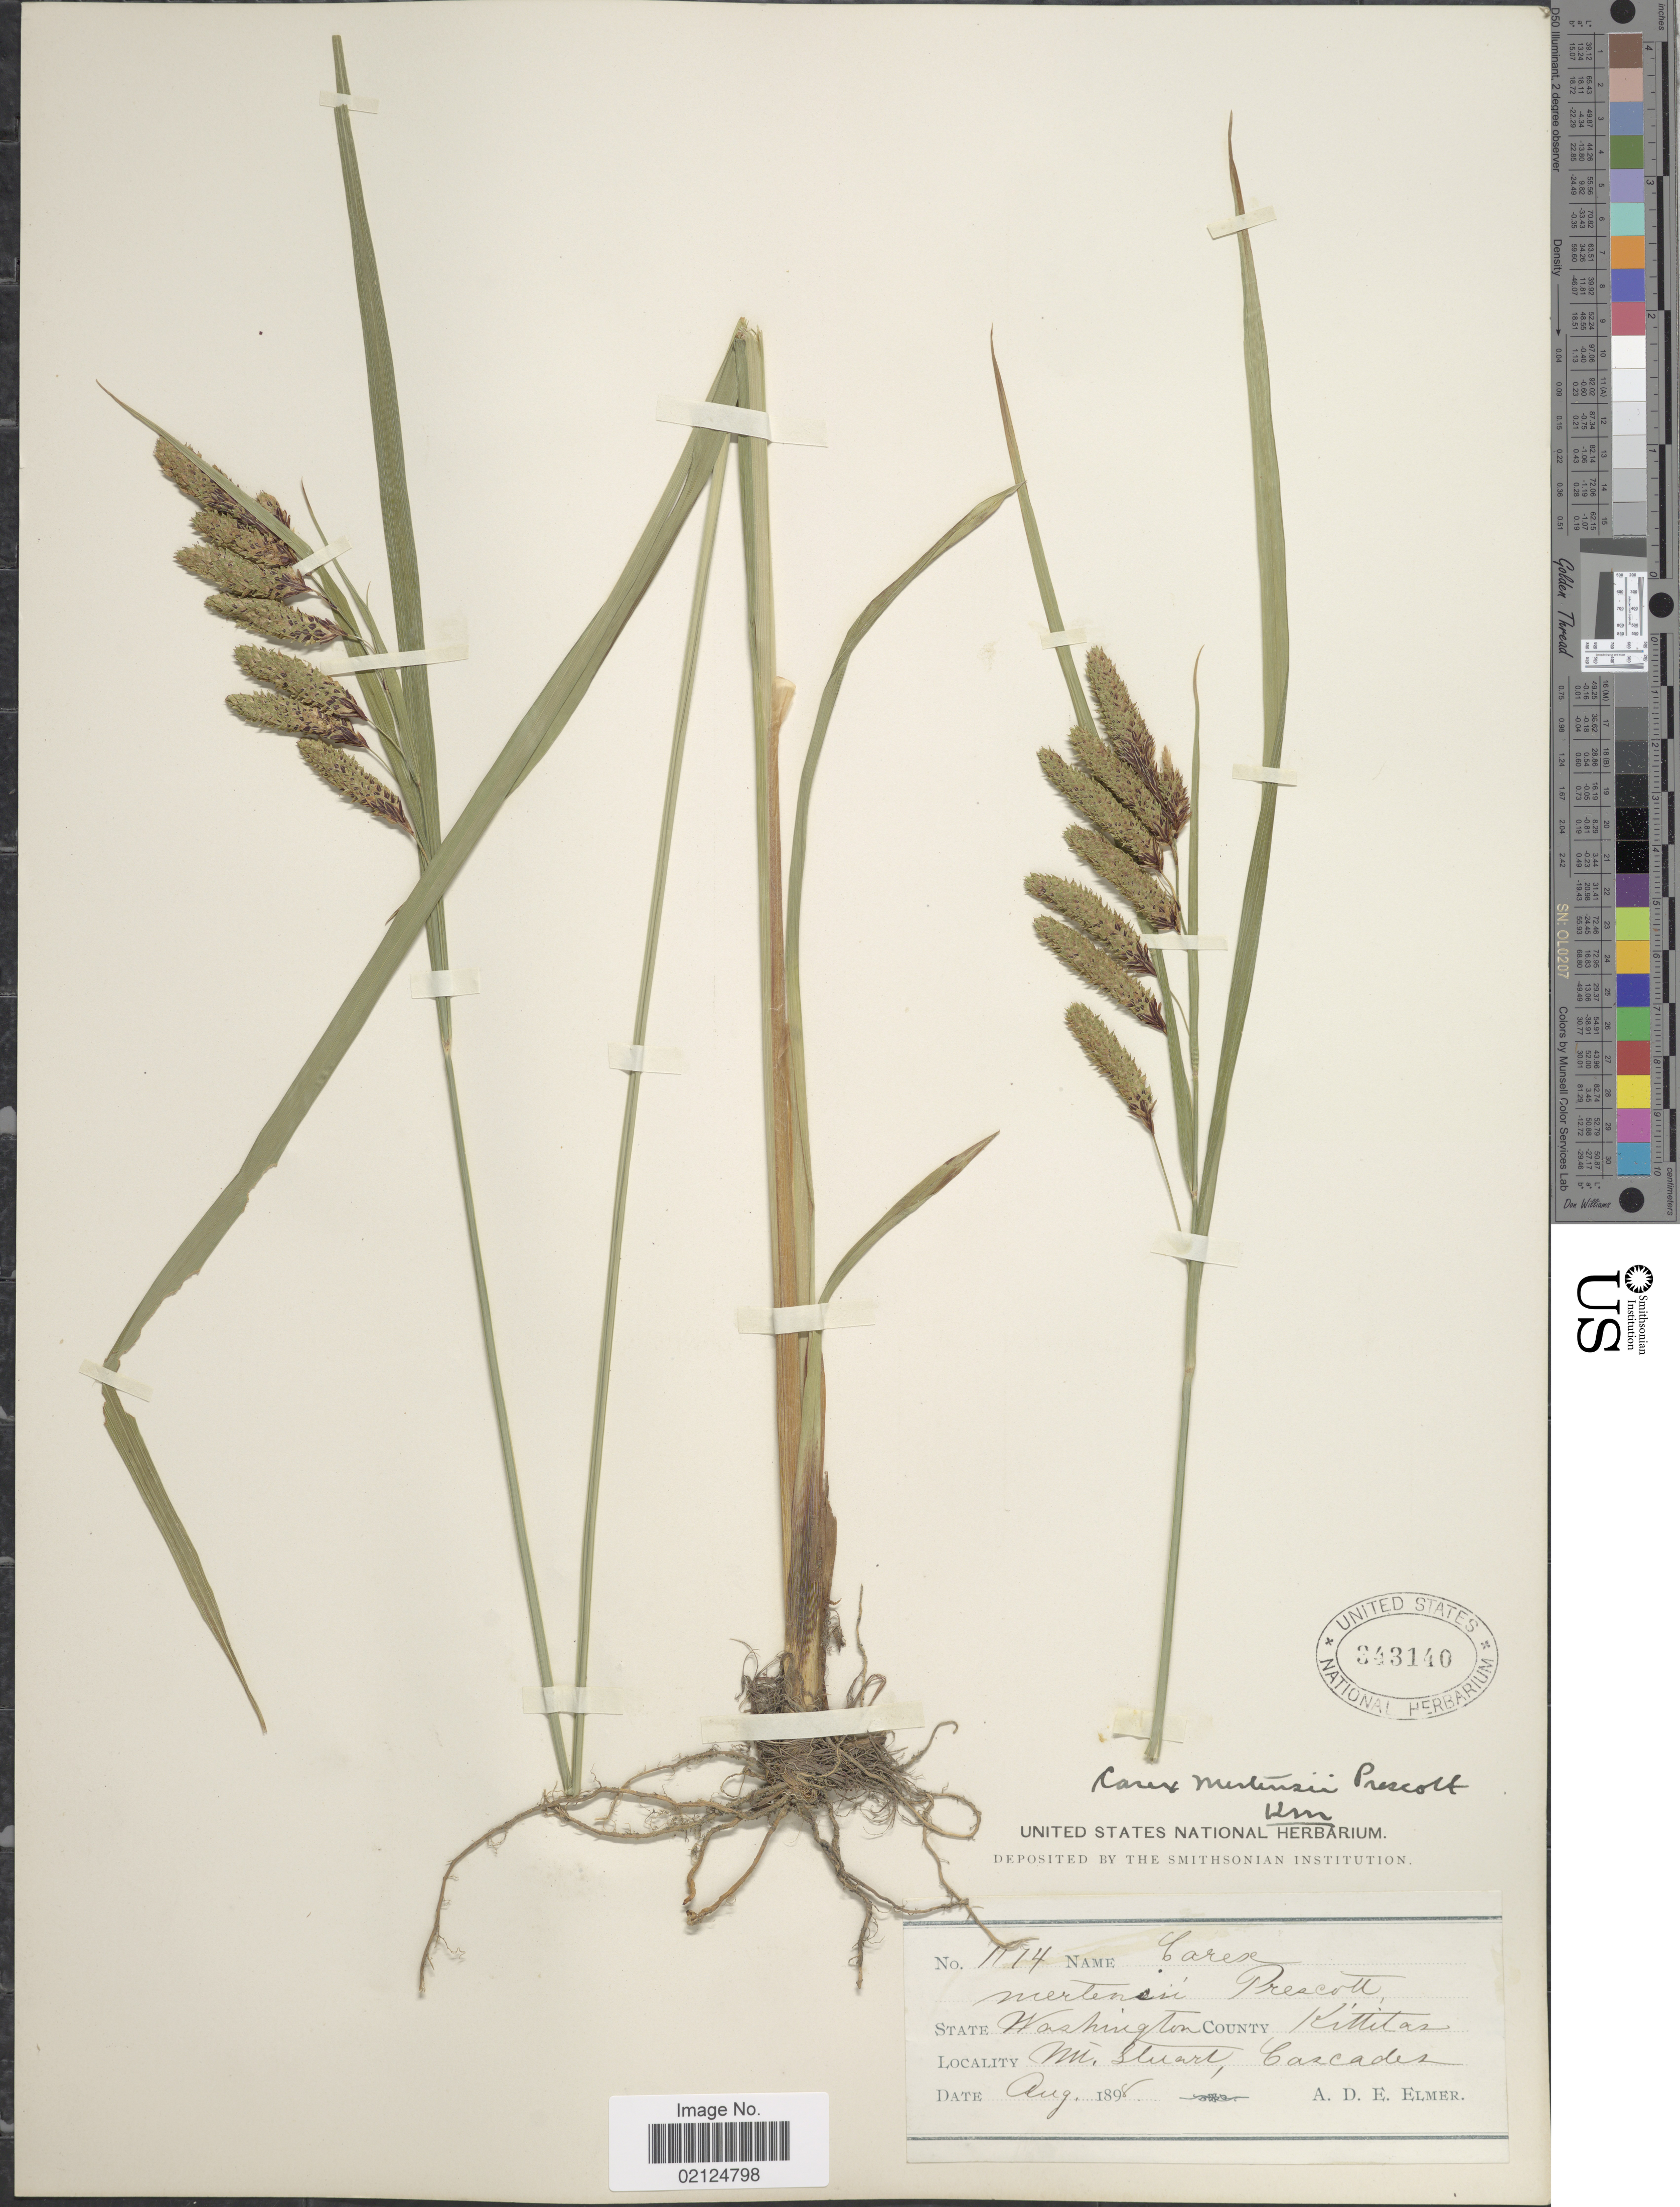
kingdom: Plantae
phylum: Tracheophyta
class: Liliopsida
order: Poales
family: Cyperaceae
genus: Carex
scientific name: Carex mertensii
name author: J.D. Prescott ex Bong.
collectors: A. D. E. Elmer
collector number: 7174*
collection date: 1898-08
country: United States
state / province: Washington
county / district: Kittitas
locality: County Kittitas, Mt. Stuart, Cascades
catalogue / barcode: US 343140